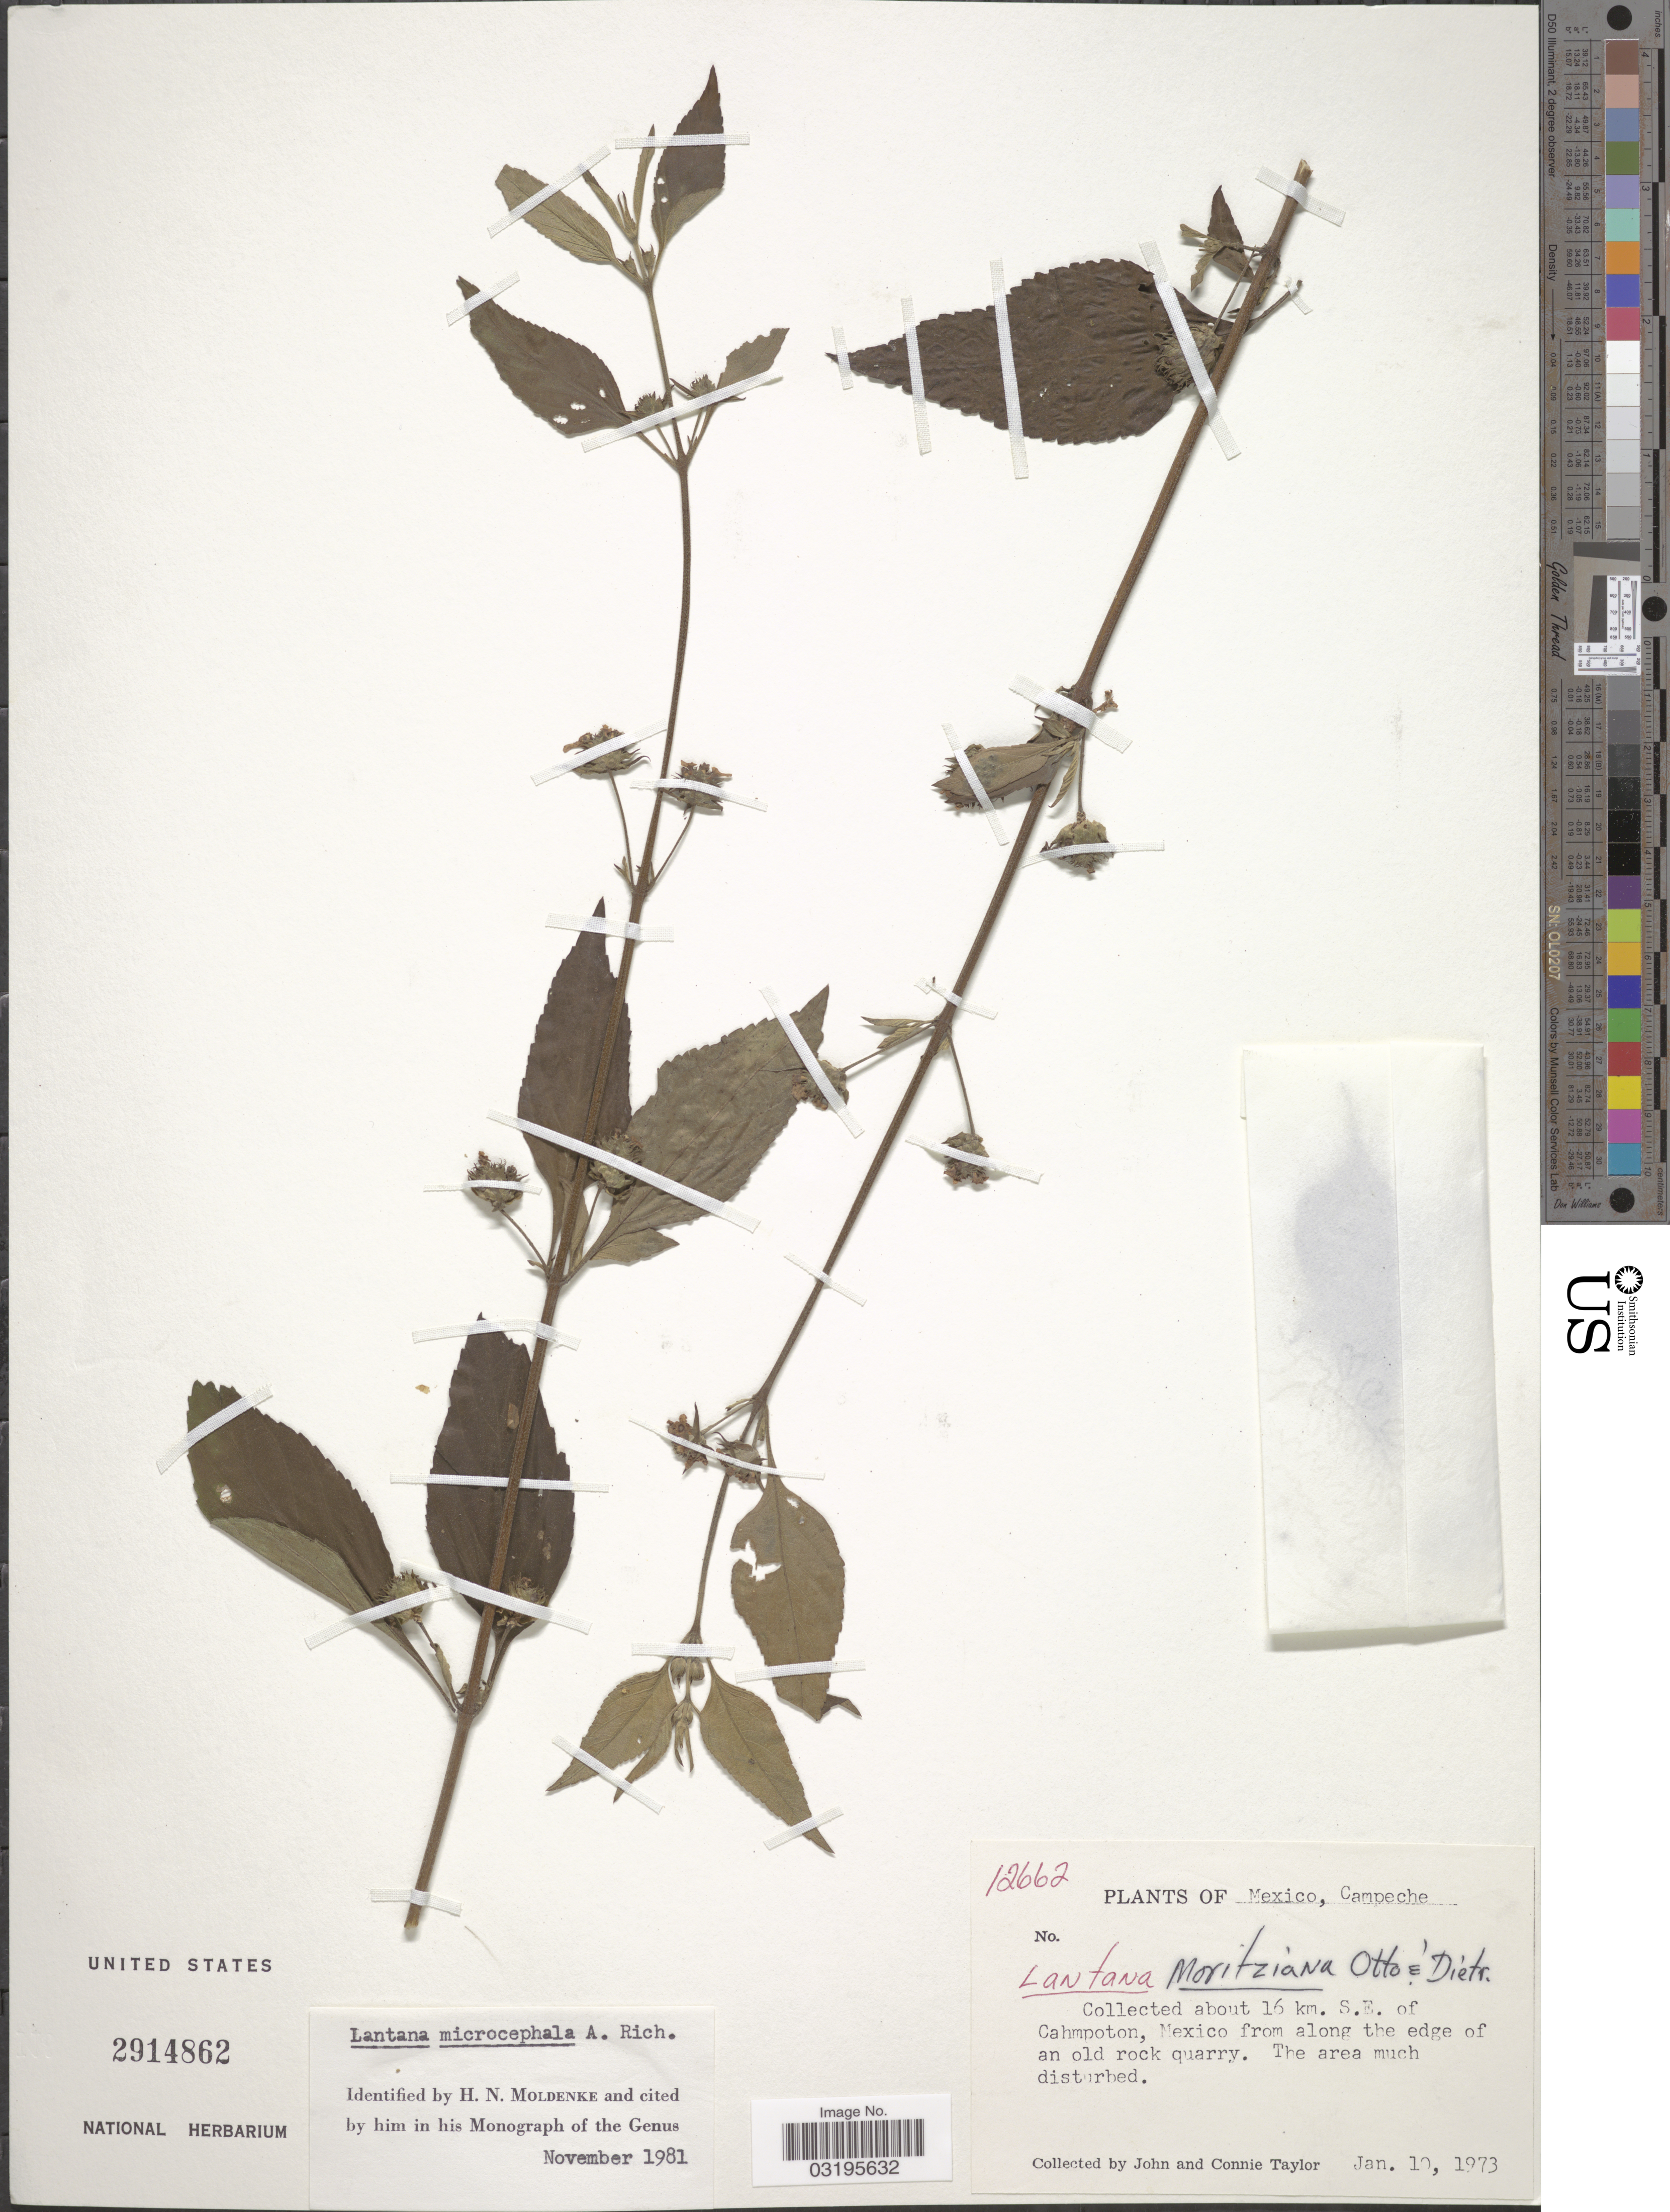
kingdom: Plantae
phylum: Tracheophyta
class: Magnoliopsida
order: Lamiales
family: Verbenaceae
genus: Lantana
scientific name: Lantana microcephala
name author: A. Rich. in Sagra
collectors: J. Taylor & C. Taylor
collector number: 12662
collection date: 1973-01-10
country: Mexico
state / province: Campeche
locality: About 16 km. S.E. of Cahmpoton, Mexico from along the edge of an old rock quarry.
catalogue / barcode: US 2914862